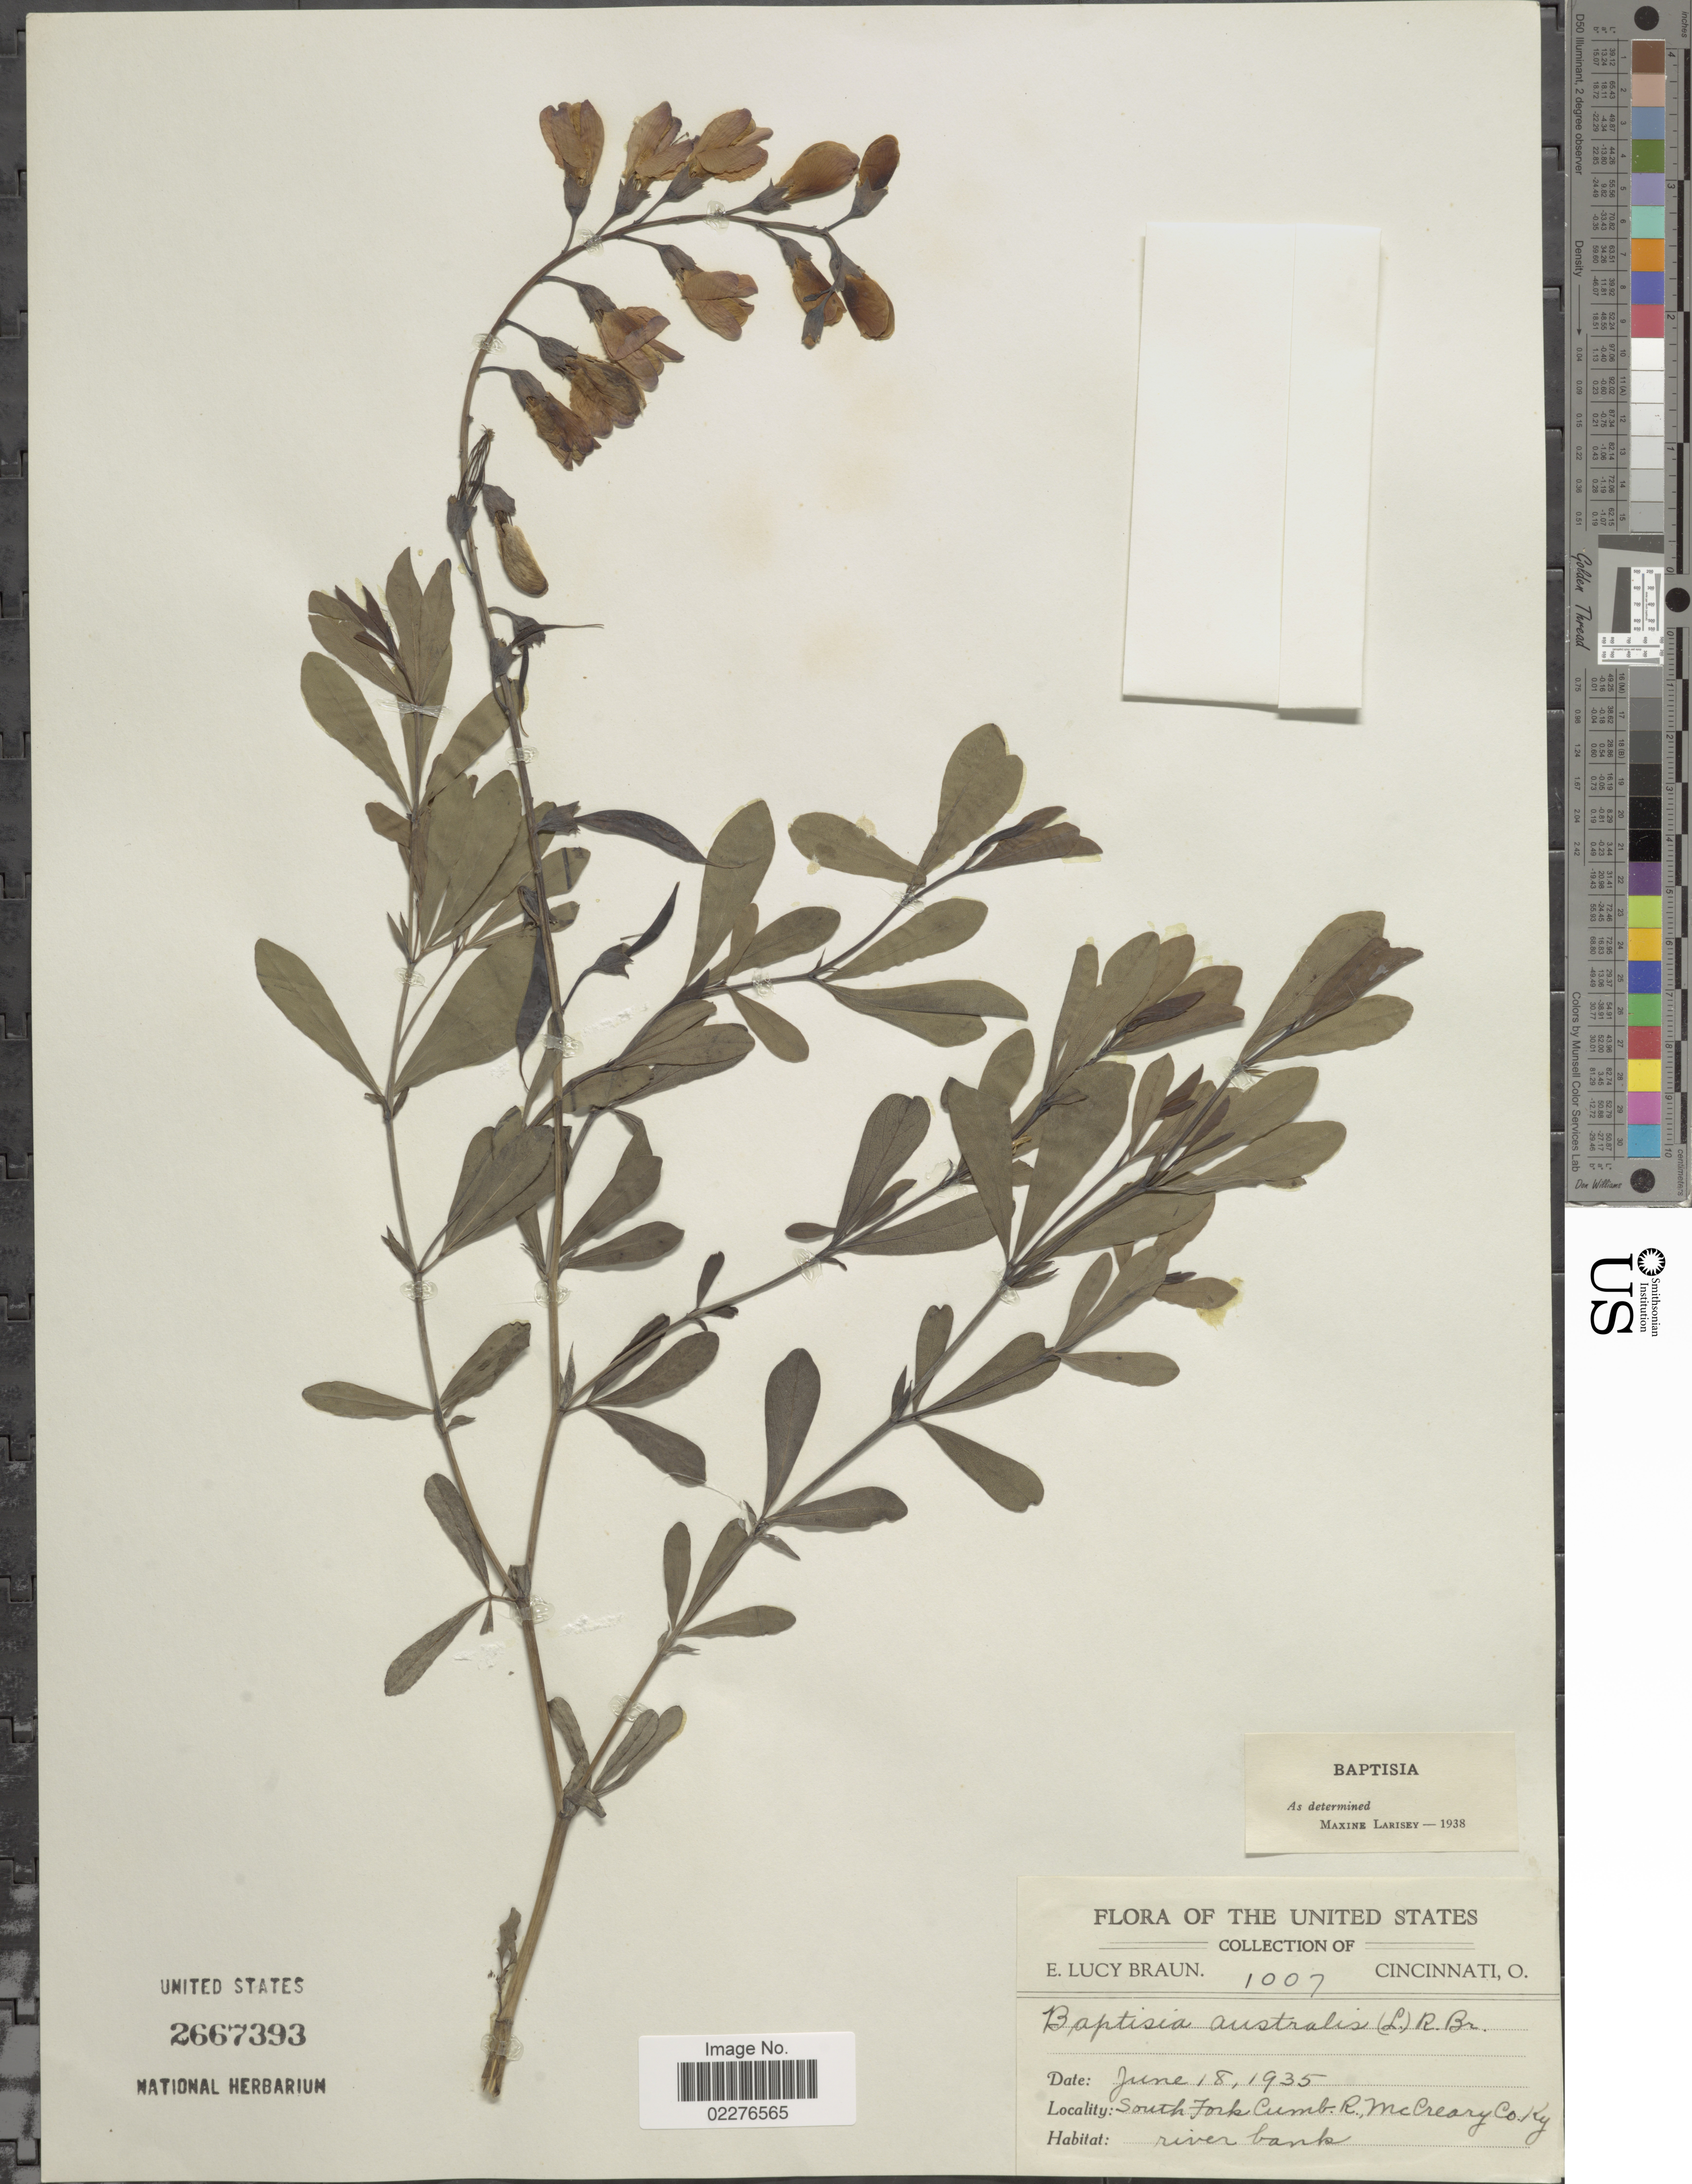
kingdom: Plantae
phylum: Tracheophyta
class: Magnoliopsida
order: Fabales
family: Fabaceae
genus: Baptisia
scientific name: Baptisia australis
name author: (L.) R. Br.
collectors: E. L. Braun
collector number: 1007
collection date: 1935-06-18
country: United States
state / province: Kentucky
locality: South Fork Cumb. R., McCreary Co. Ky river banks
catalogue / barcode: US 2667393